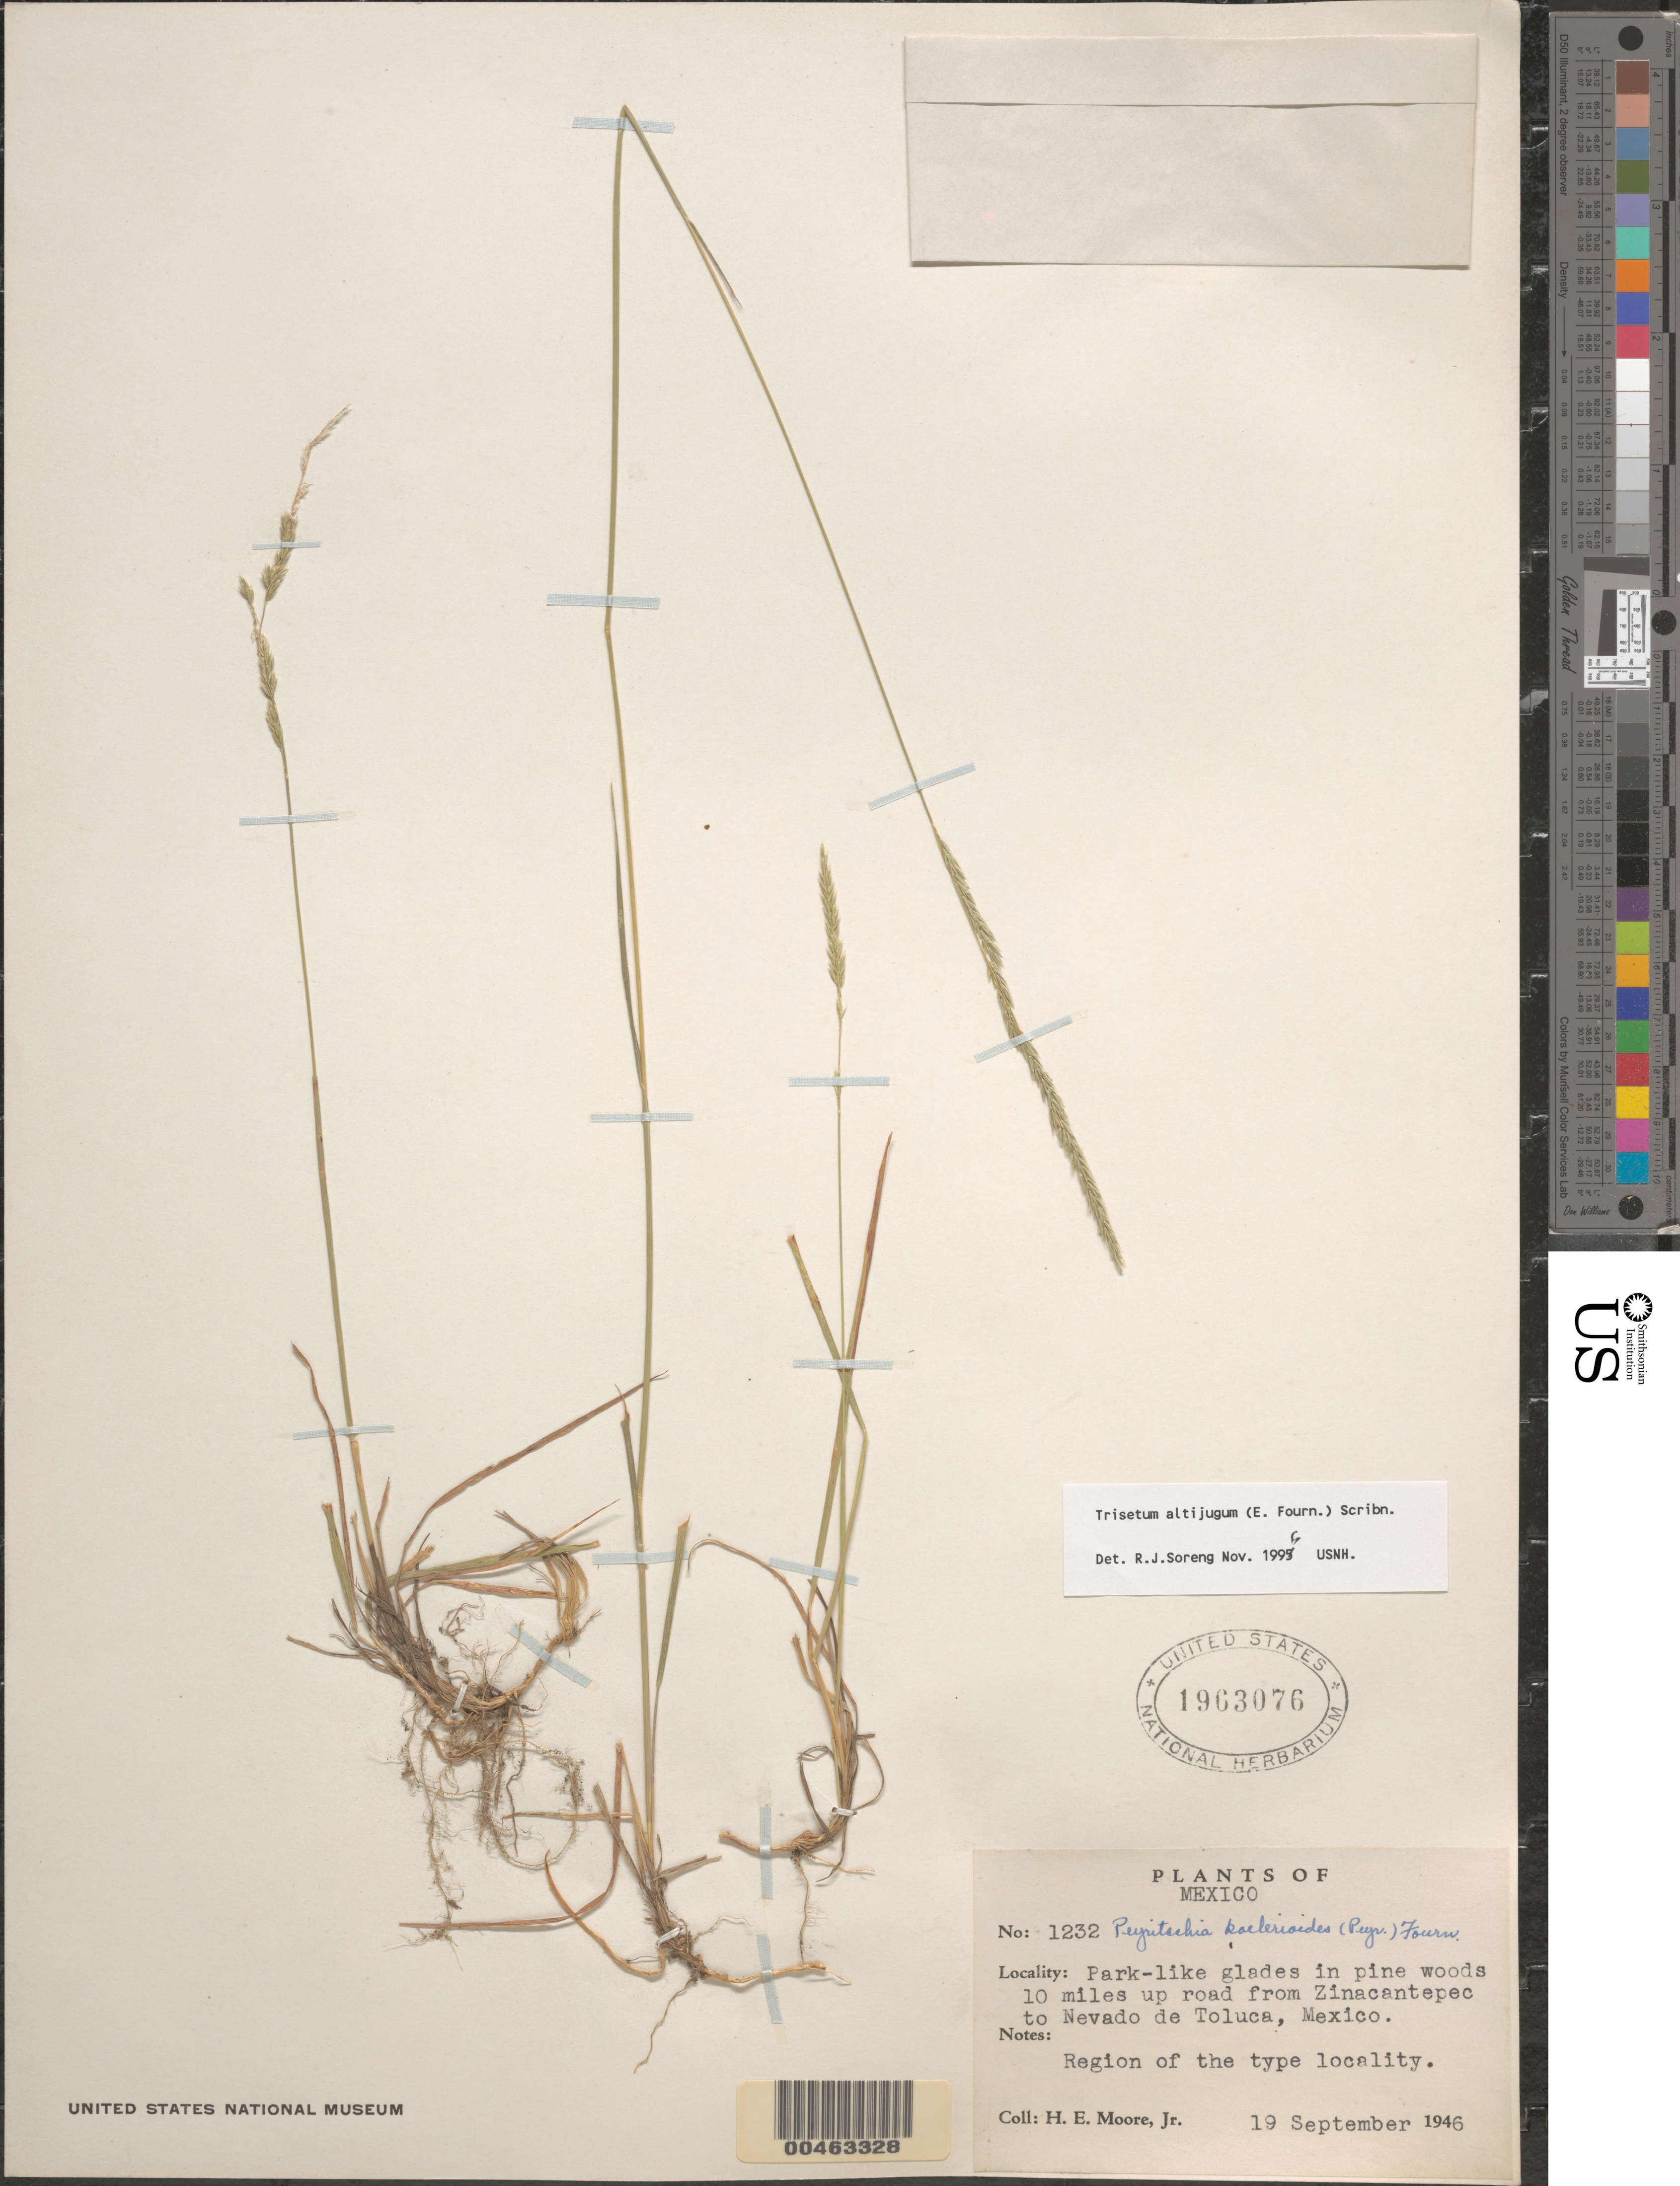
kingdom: Plantae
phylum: Tracheophyta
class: Liliopsida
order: Poales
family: Poaceae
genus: Trisetum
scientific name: Trisetum altijugum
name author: (E. Fourn.) Scribn.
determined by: Soreng, Robert J., Research Associate (BOT), Smithsonian Institution - National Museum of Natural History (UNITED STATES)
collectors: H. E. Moore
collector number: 1232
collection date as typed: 19 Sep 1946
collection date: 1946-09-19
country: Mexico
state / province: México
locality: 10 mi up rd from Zinacantepec to Nevado de Toluca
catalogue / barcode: US 1963076